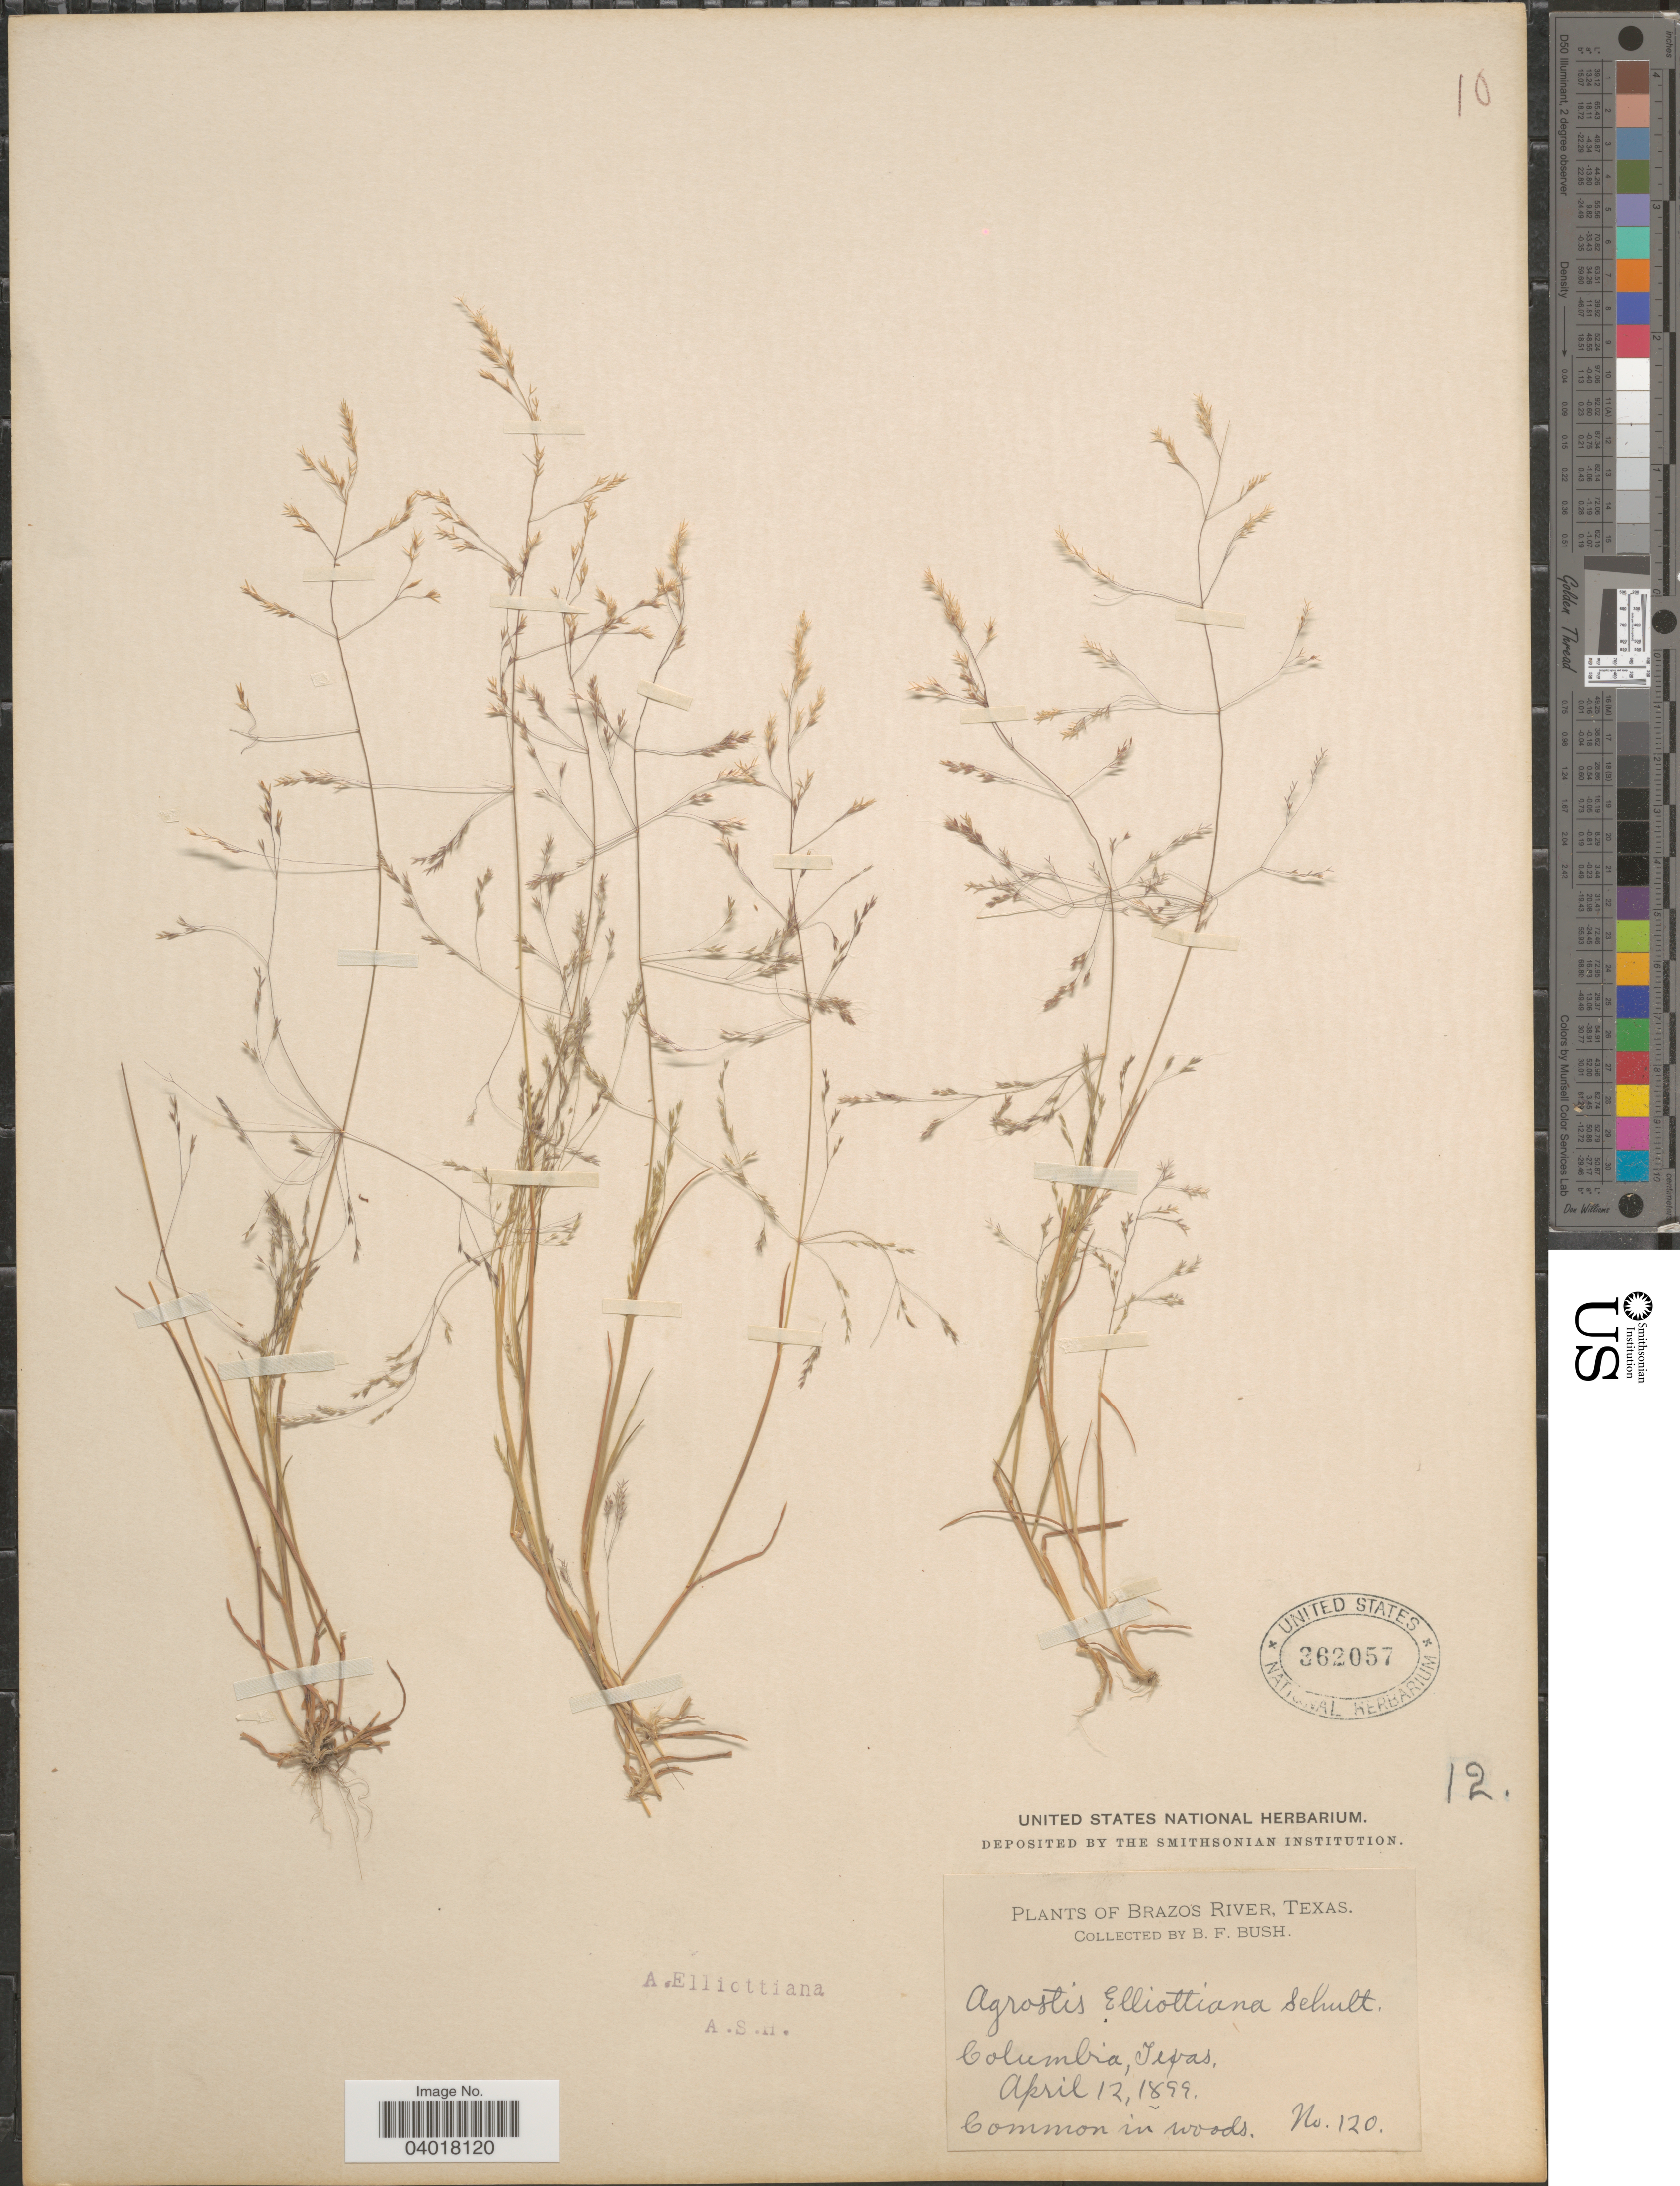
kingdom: Plantae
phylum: Tracheophyta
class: Liliopsida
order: Poales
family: Poaceae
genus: Agrostis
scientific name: Agrostis elliottiana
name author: Schult.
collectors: B. F. Bush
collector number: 120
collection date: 1899-04-12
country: United States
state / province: Texas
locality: Brazos River. Columbia.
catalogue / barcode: US 362057